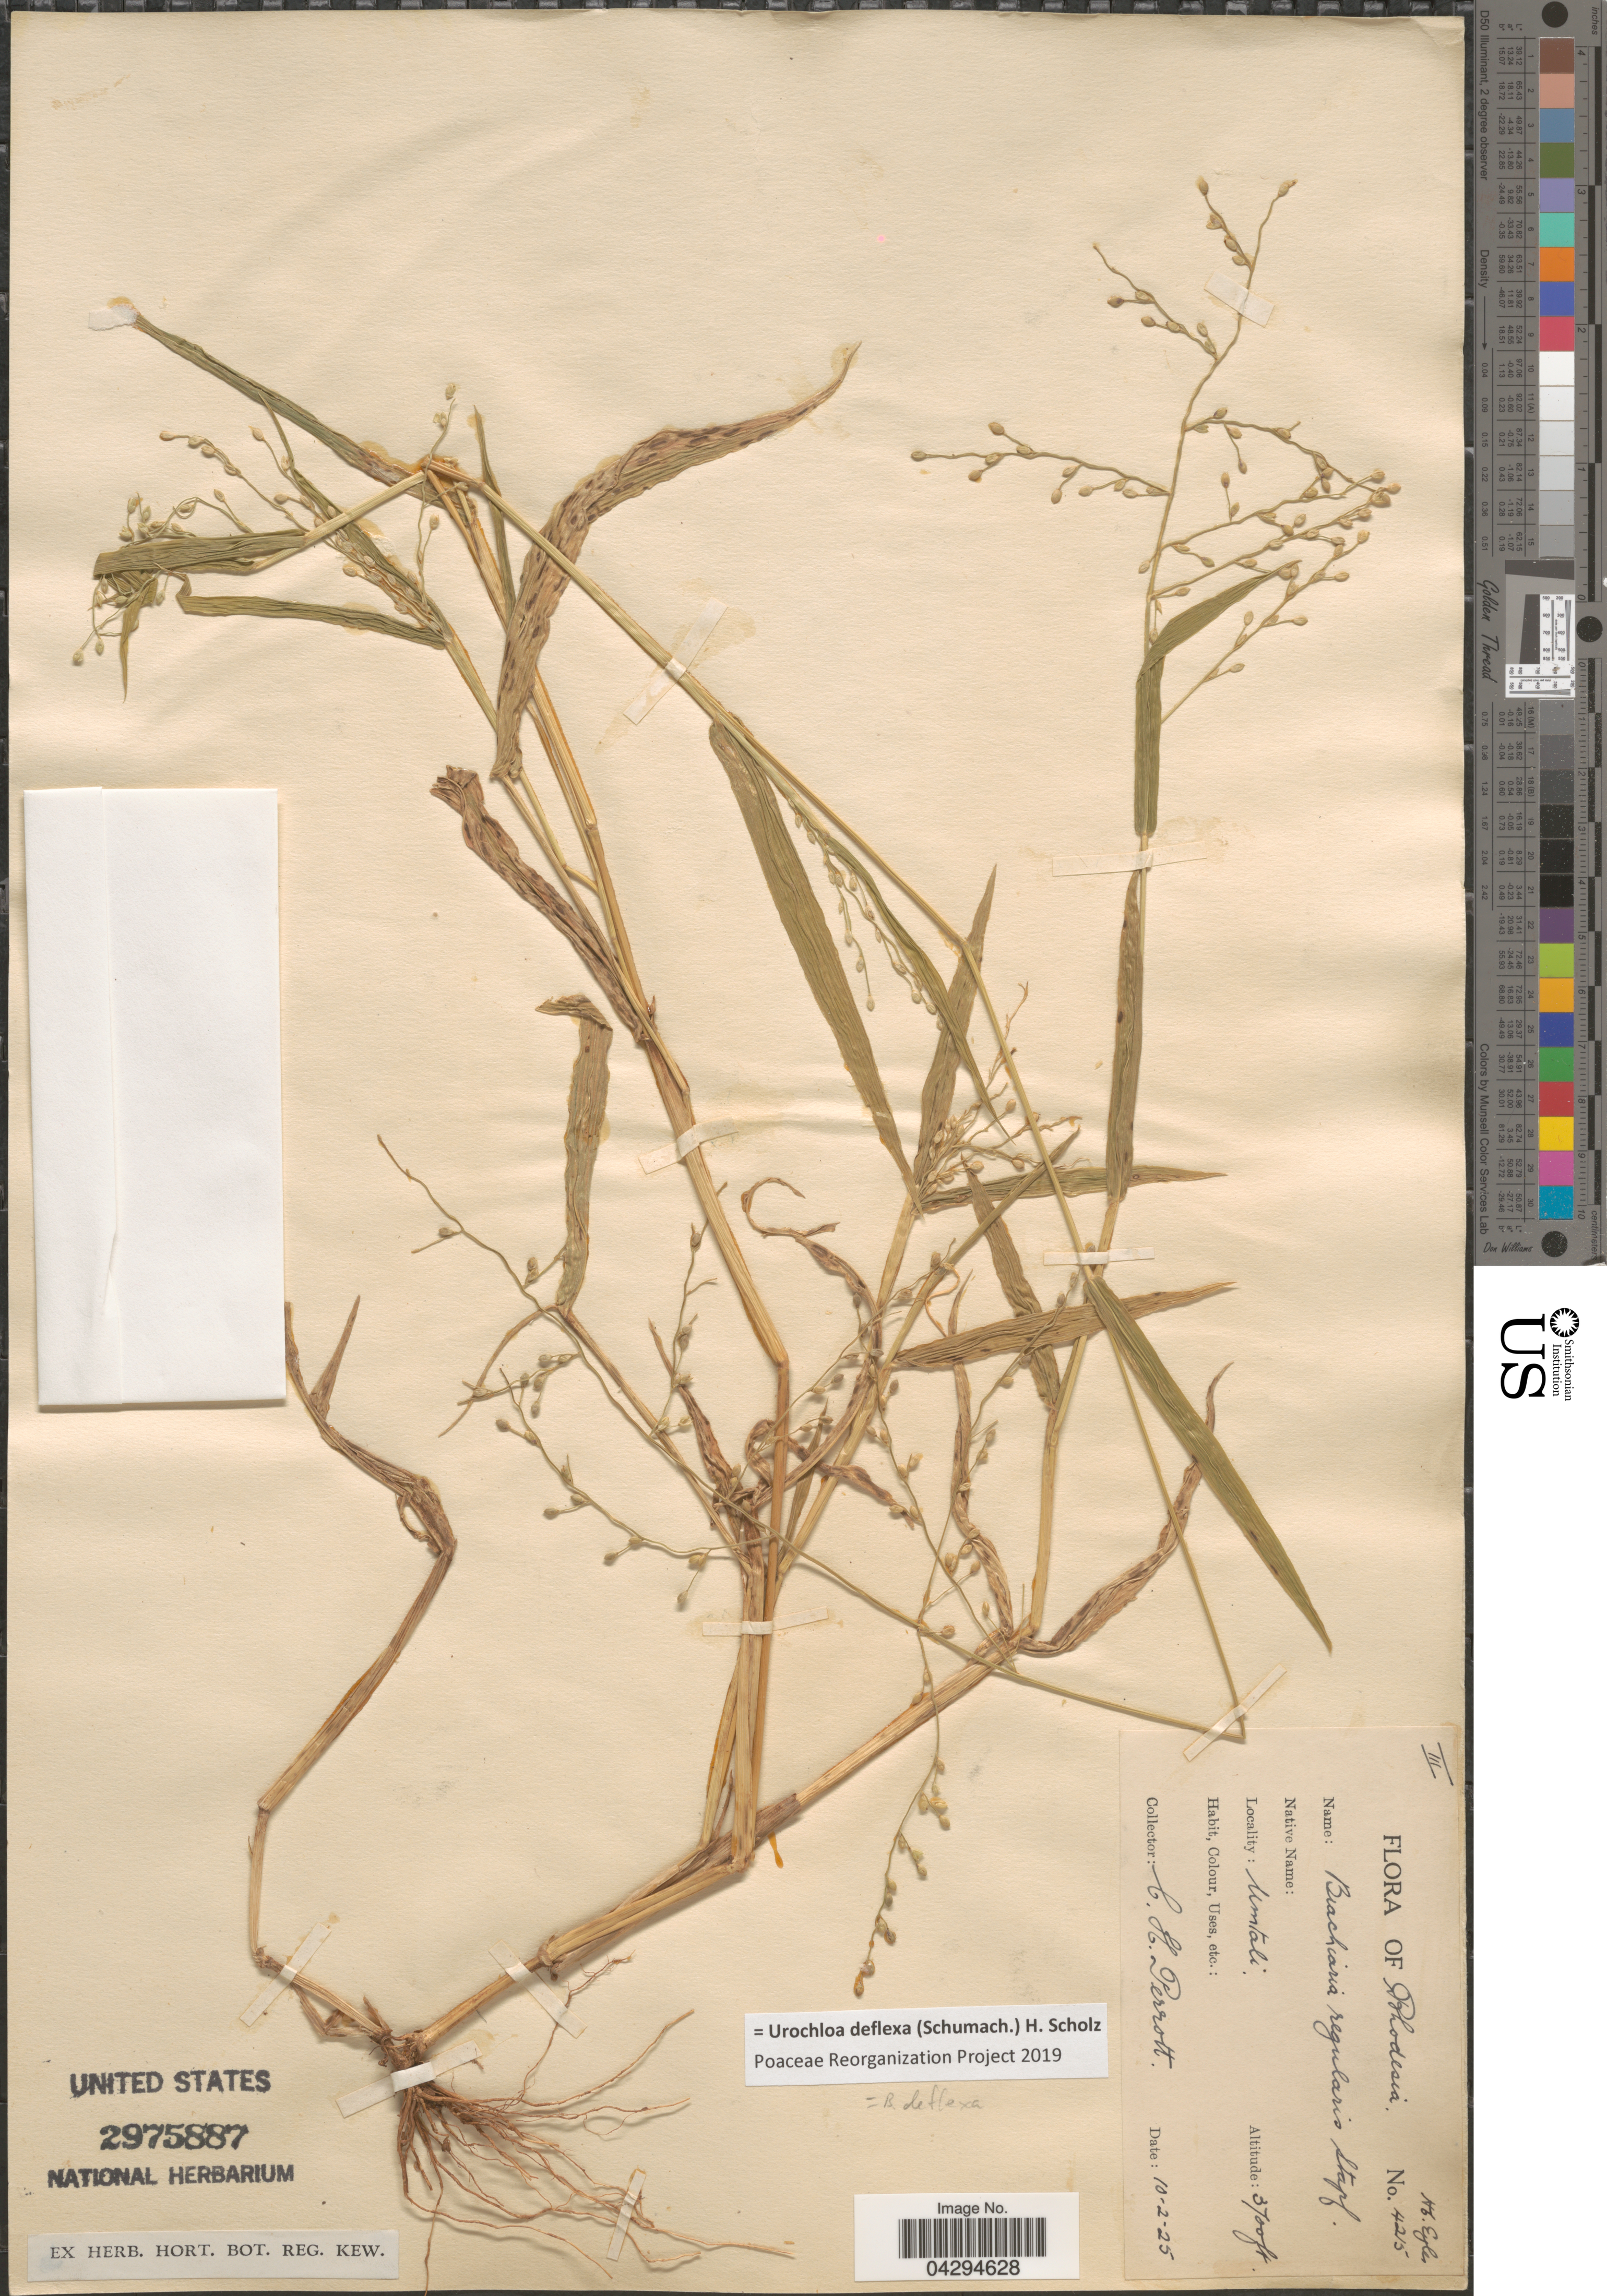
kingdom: Plantae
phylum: Tracheophyta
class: Liliopsida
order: Poales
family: Poaceae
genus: Urochloa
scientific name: Urochloa deflexa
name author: (Schumach.) H. Scholz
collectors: C. Perrott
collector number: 4215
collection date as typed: Transcribed d/m/y: 10/2/25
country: Zimbabwe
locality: Rhodesia. Umtali.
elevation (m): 1128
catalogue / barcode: US 2975887